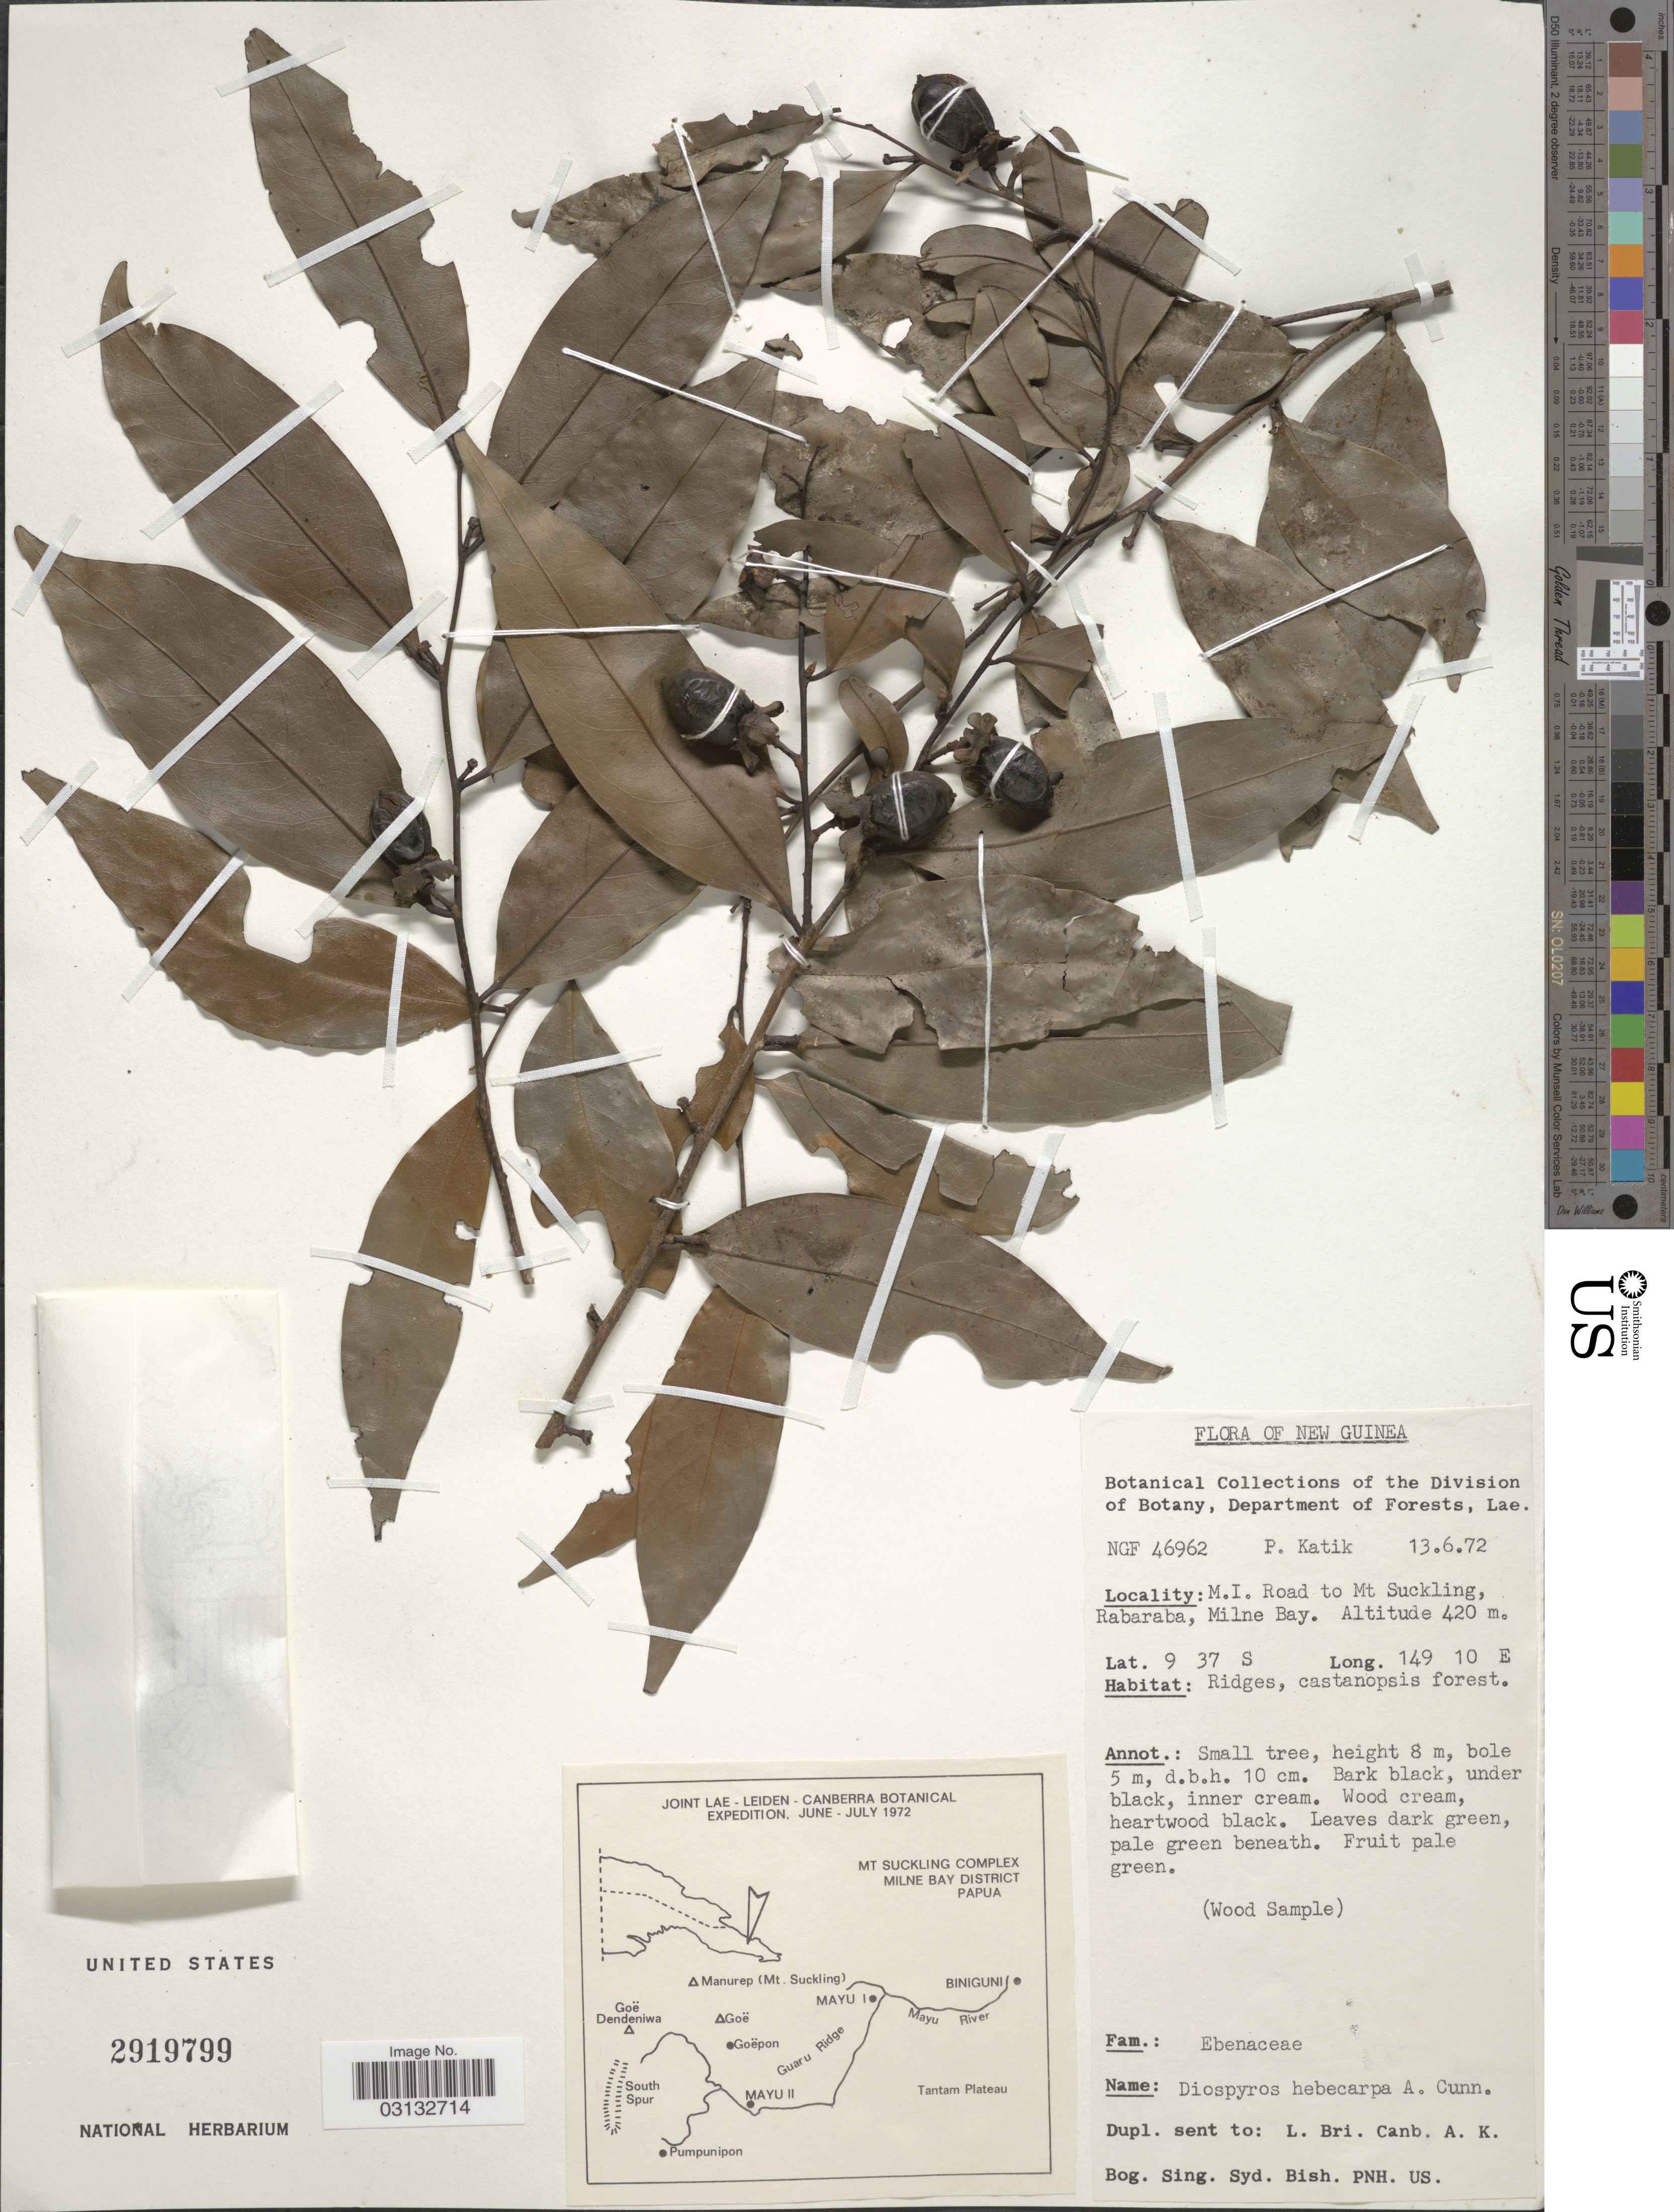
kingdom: Plantae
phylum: Tracheophyta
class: Magnoliopsida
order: Ericales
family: Ebenaceae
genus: Diospyros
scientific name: Diospyros hebecarpa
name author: Cunn. ex Benth.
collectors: P. Katik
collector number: NGF46962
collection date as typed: Transcribed d/m/y: 13/6/72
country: Papua New Guinea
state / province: Milne Bay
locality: New Guinea. M.I. Road to Mt Suckling, Rabaraba, Milne Bay.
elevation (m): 420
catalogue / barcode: US 2919799